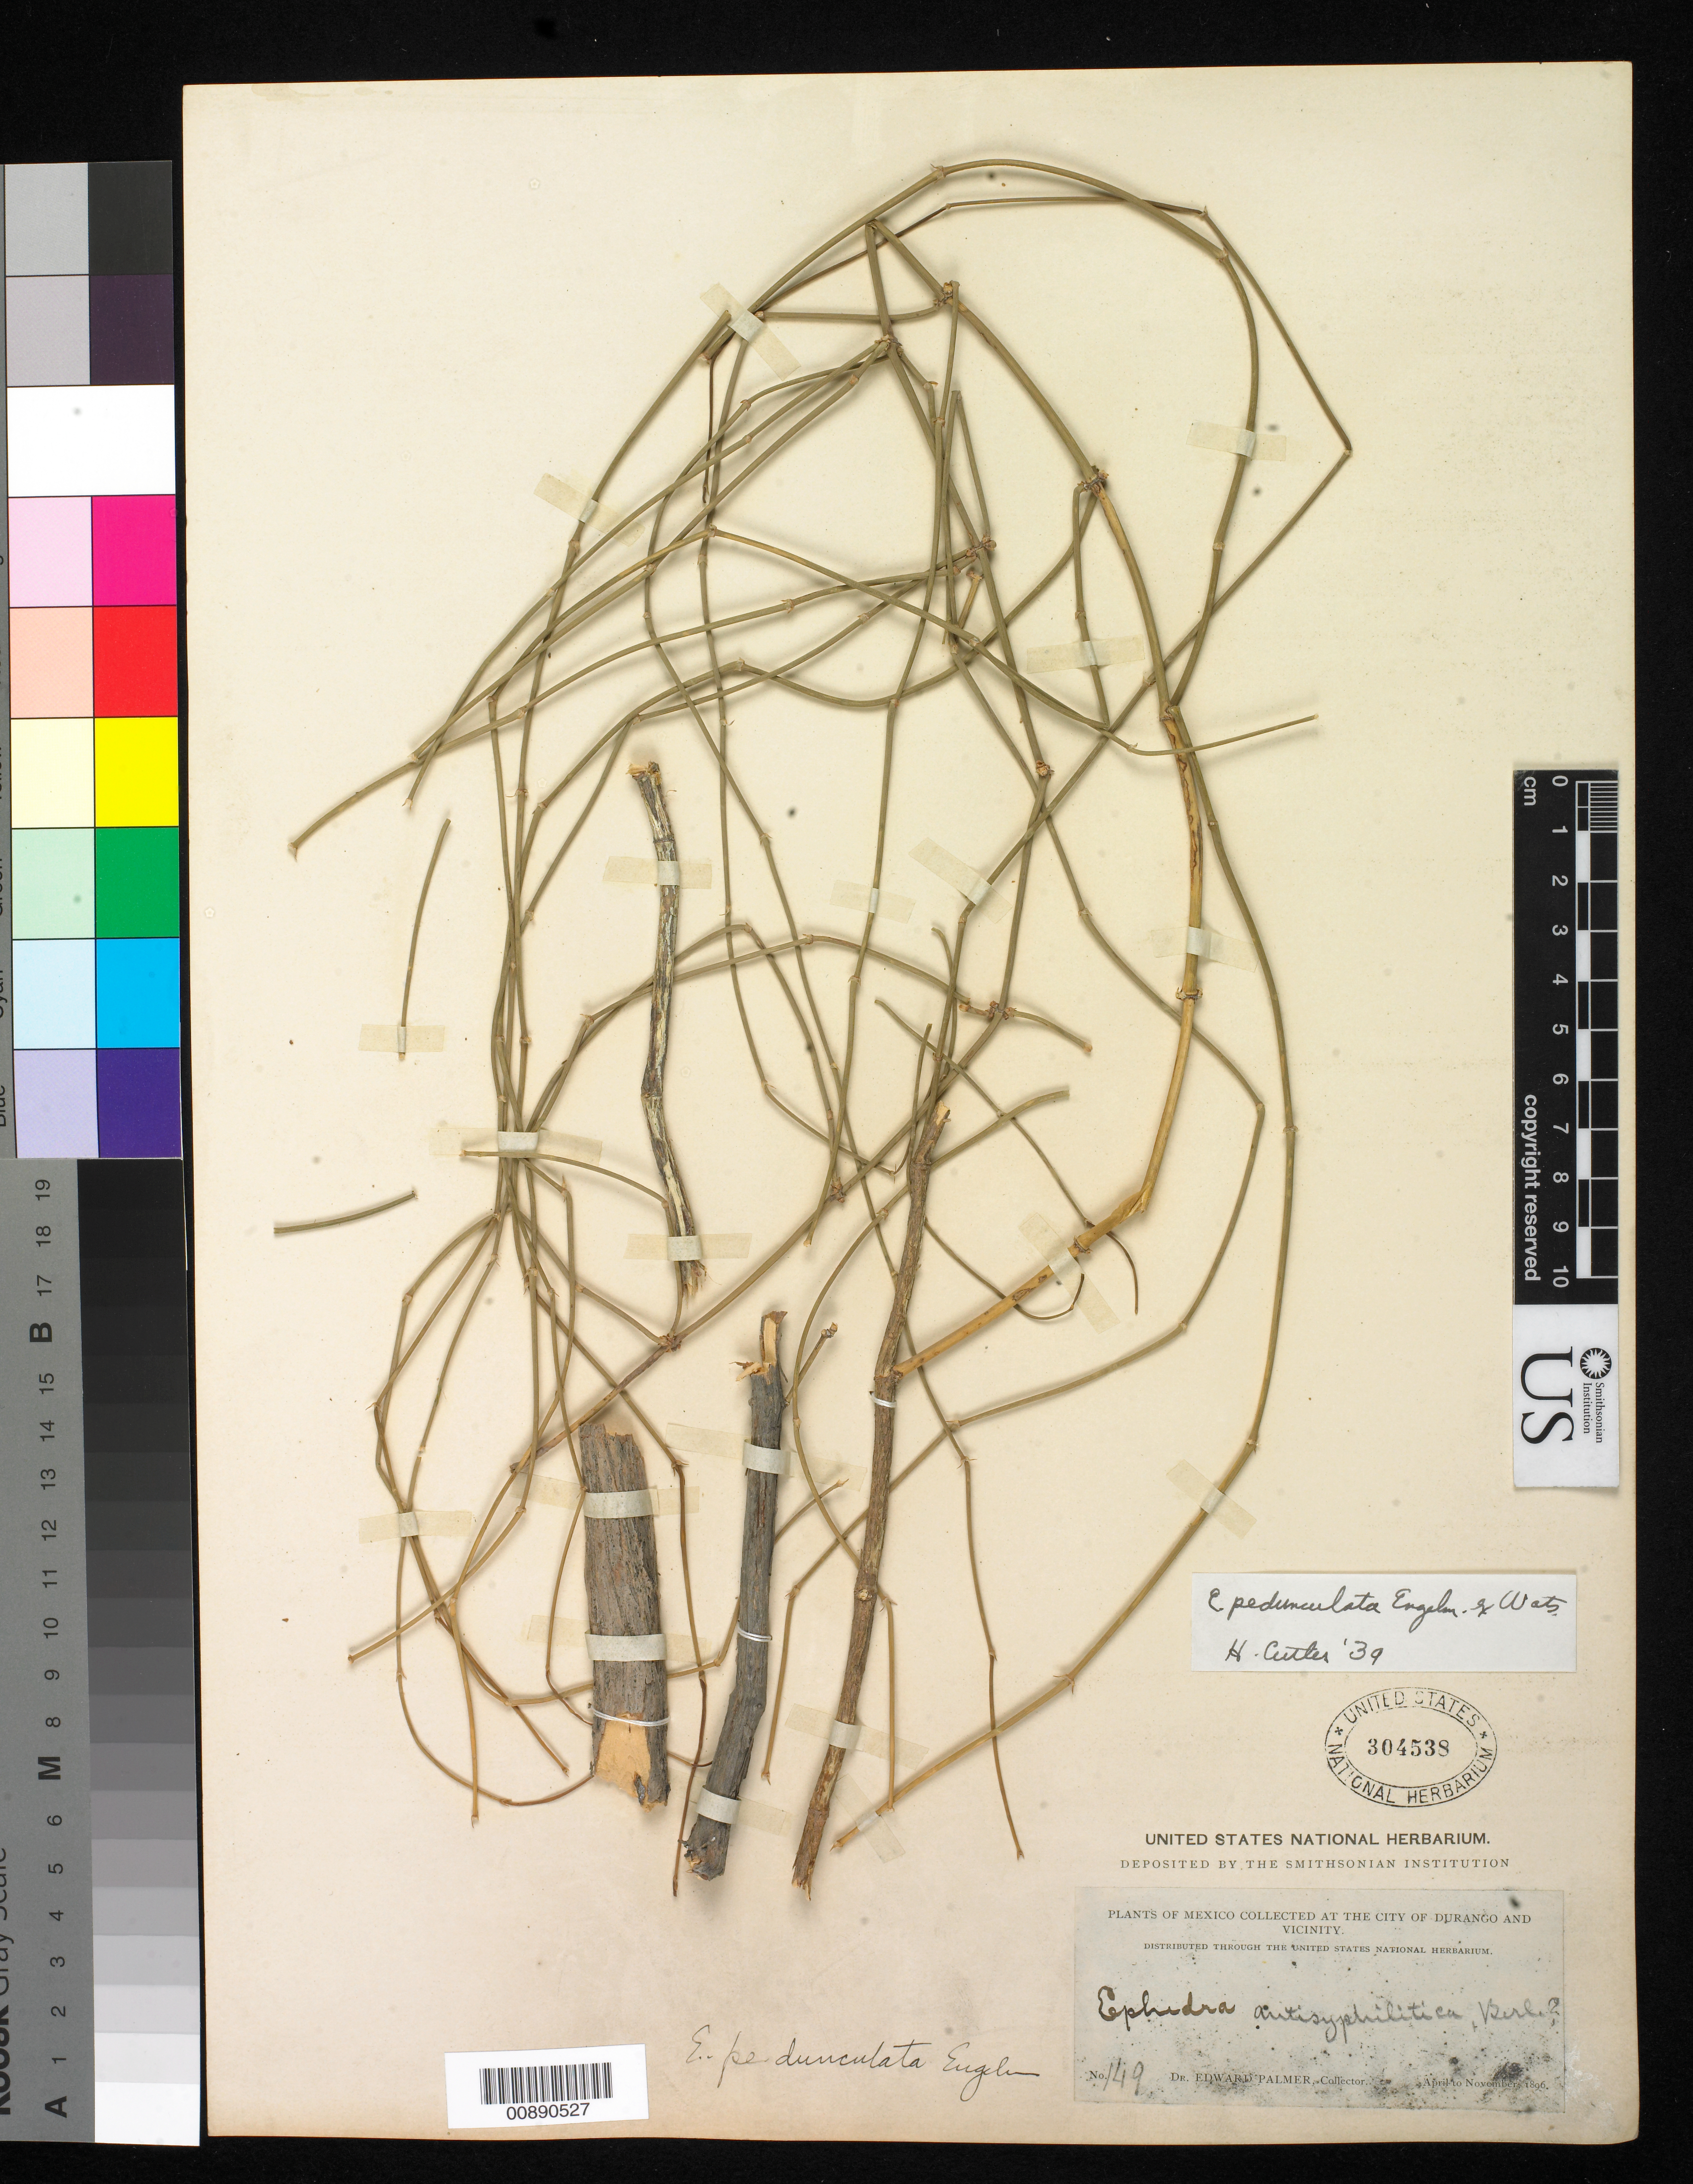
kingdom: Plantae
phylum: Tracheophyta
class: Gnetopsida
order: Ephedrales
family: Ephedraceae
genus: Ephedra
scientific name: Ephedra pedunculata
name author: Engelm. ex S. Watson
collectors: E. Palmer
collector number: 149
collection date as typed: Apr 1896 to -- Nov 1896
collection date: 1896-04/1896-11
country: Mexico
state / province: Durango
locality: City of Durango and vicinity.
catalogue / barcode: US 304538